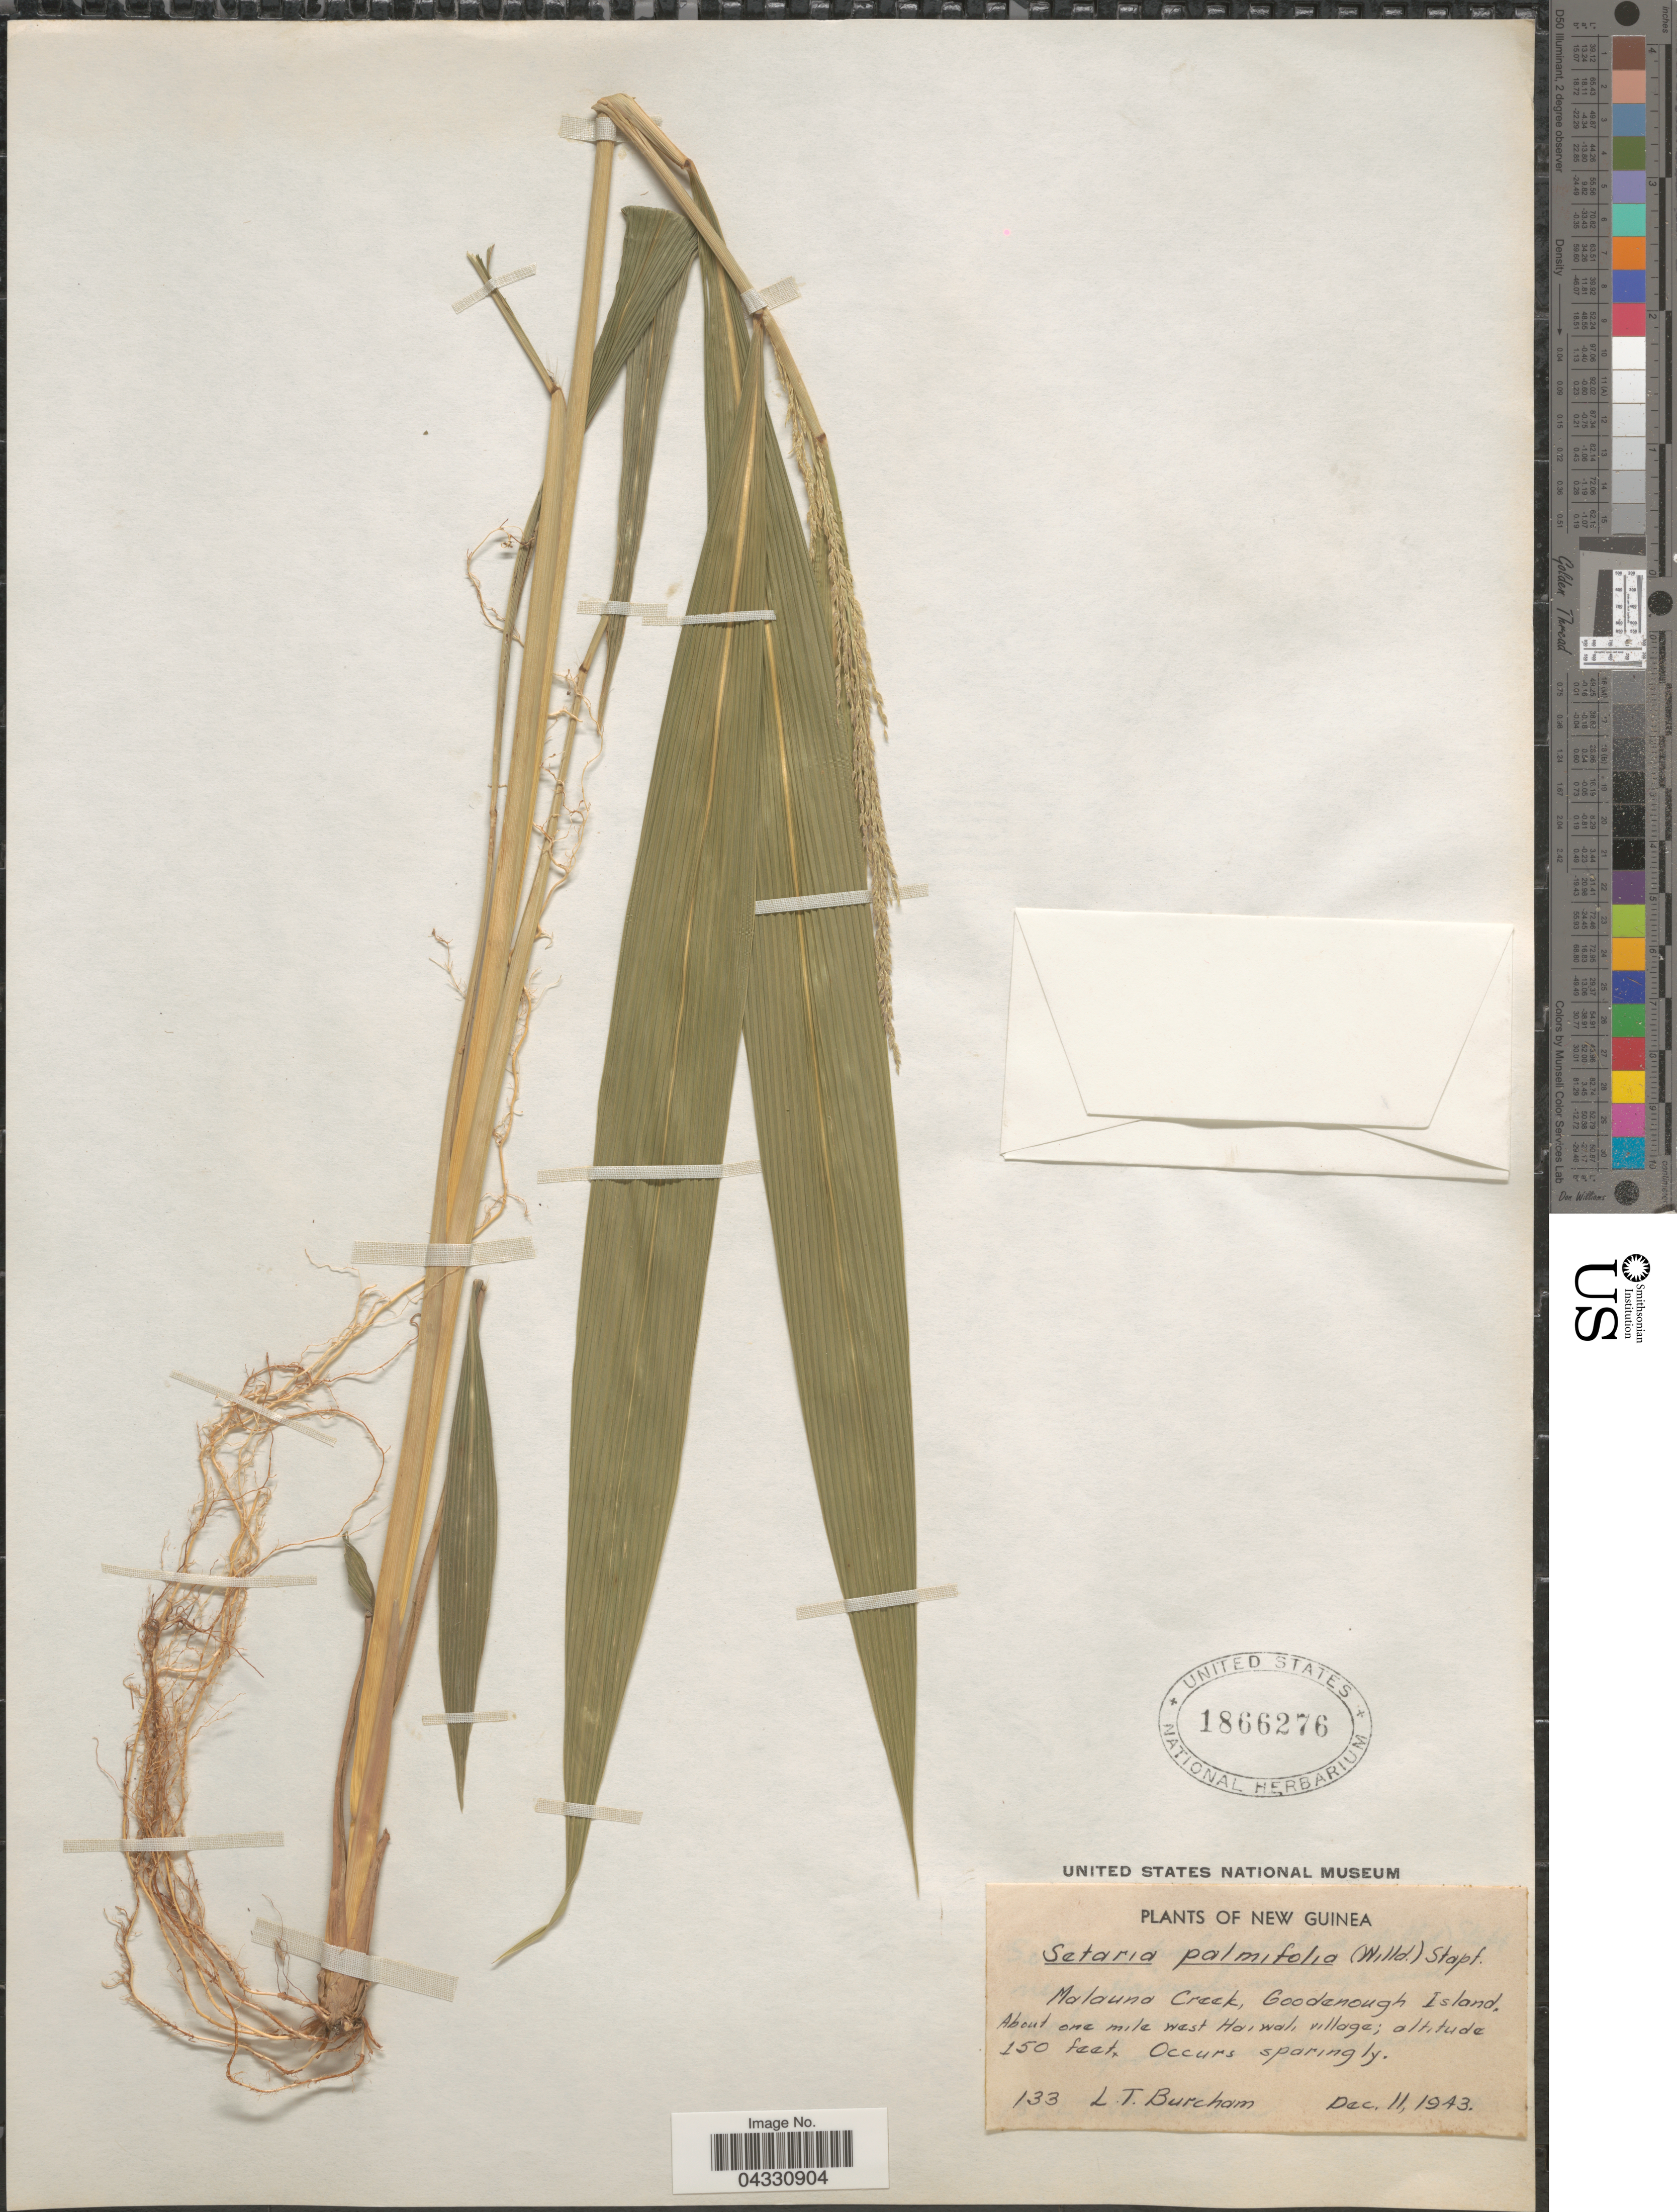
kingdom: Plantae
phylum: Tracheophyta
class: Liliopsida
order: Poales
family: Poaceae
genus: Setaria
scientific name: Setaria palmifolia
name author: (J. Koenig) Stapf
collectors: L. Burcham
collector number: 133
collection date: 1943-12-11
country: Papua New Guinea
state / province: Milne Bay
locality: New Guinea. Malauna Creek, Goodenough Island. About one mile west Haiwali [interpreted] village.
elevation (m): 46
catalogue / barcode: US 1866276